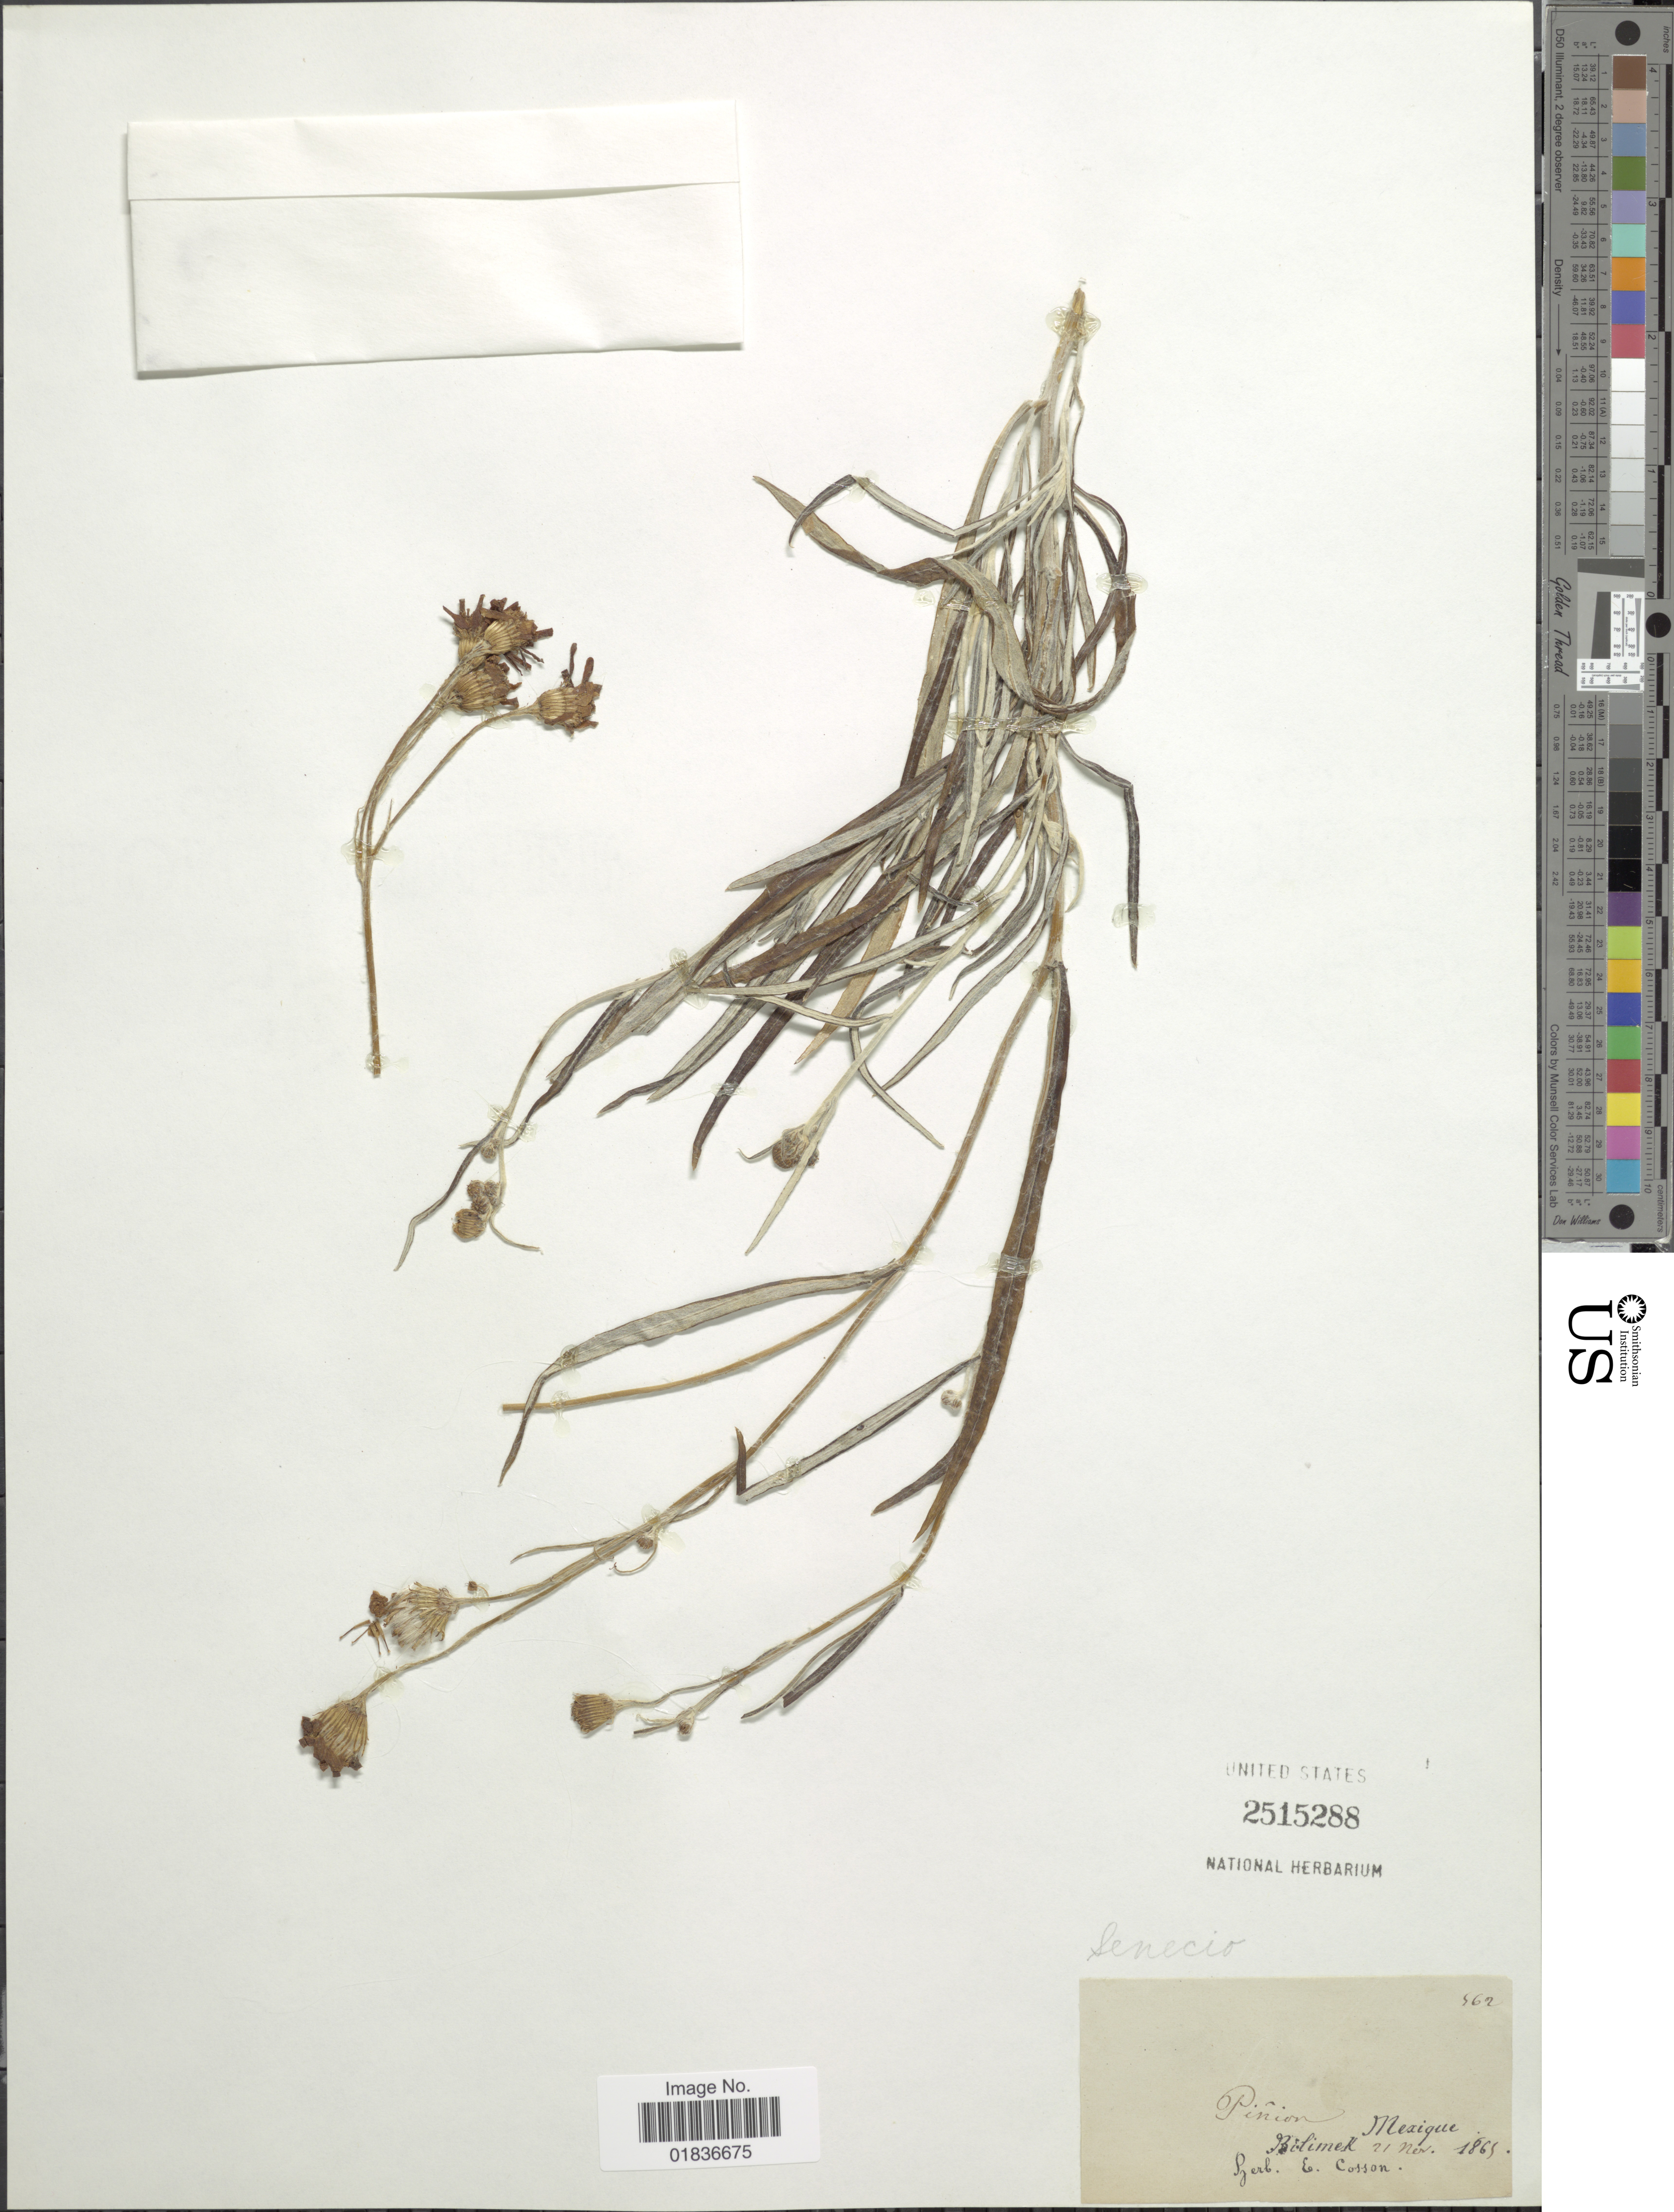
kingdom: Plantae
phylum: Tracheophyta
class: Magnoliopsida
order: Asterales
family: Asteraceae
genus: Senecio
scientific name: Senecio sp.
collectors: -. Bilimek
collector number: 562*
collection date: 1865-11-21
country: Mexico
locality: Mexique.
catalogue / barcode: US 2515288